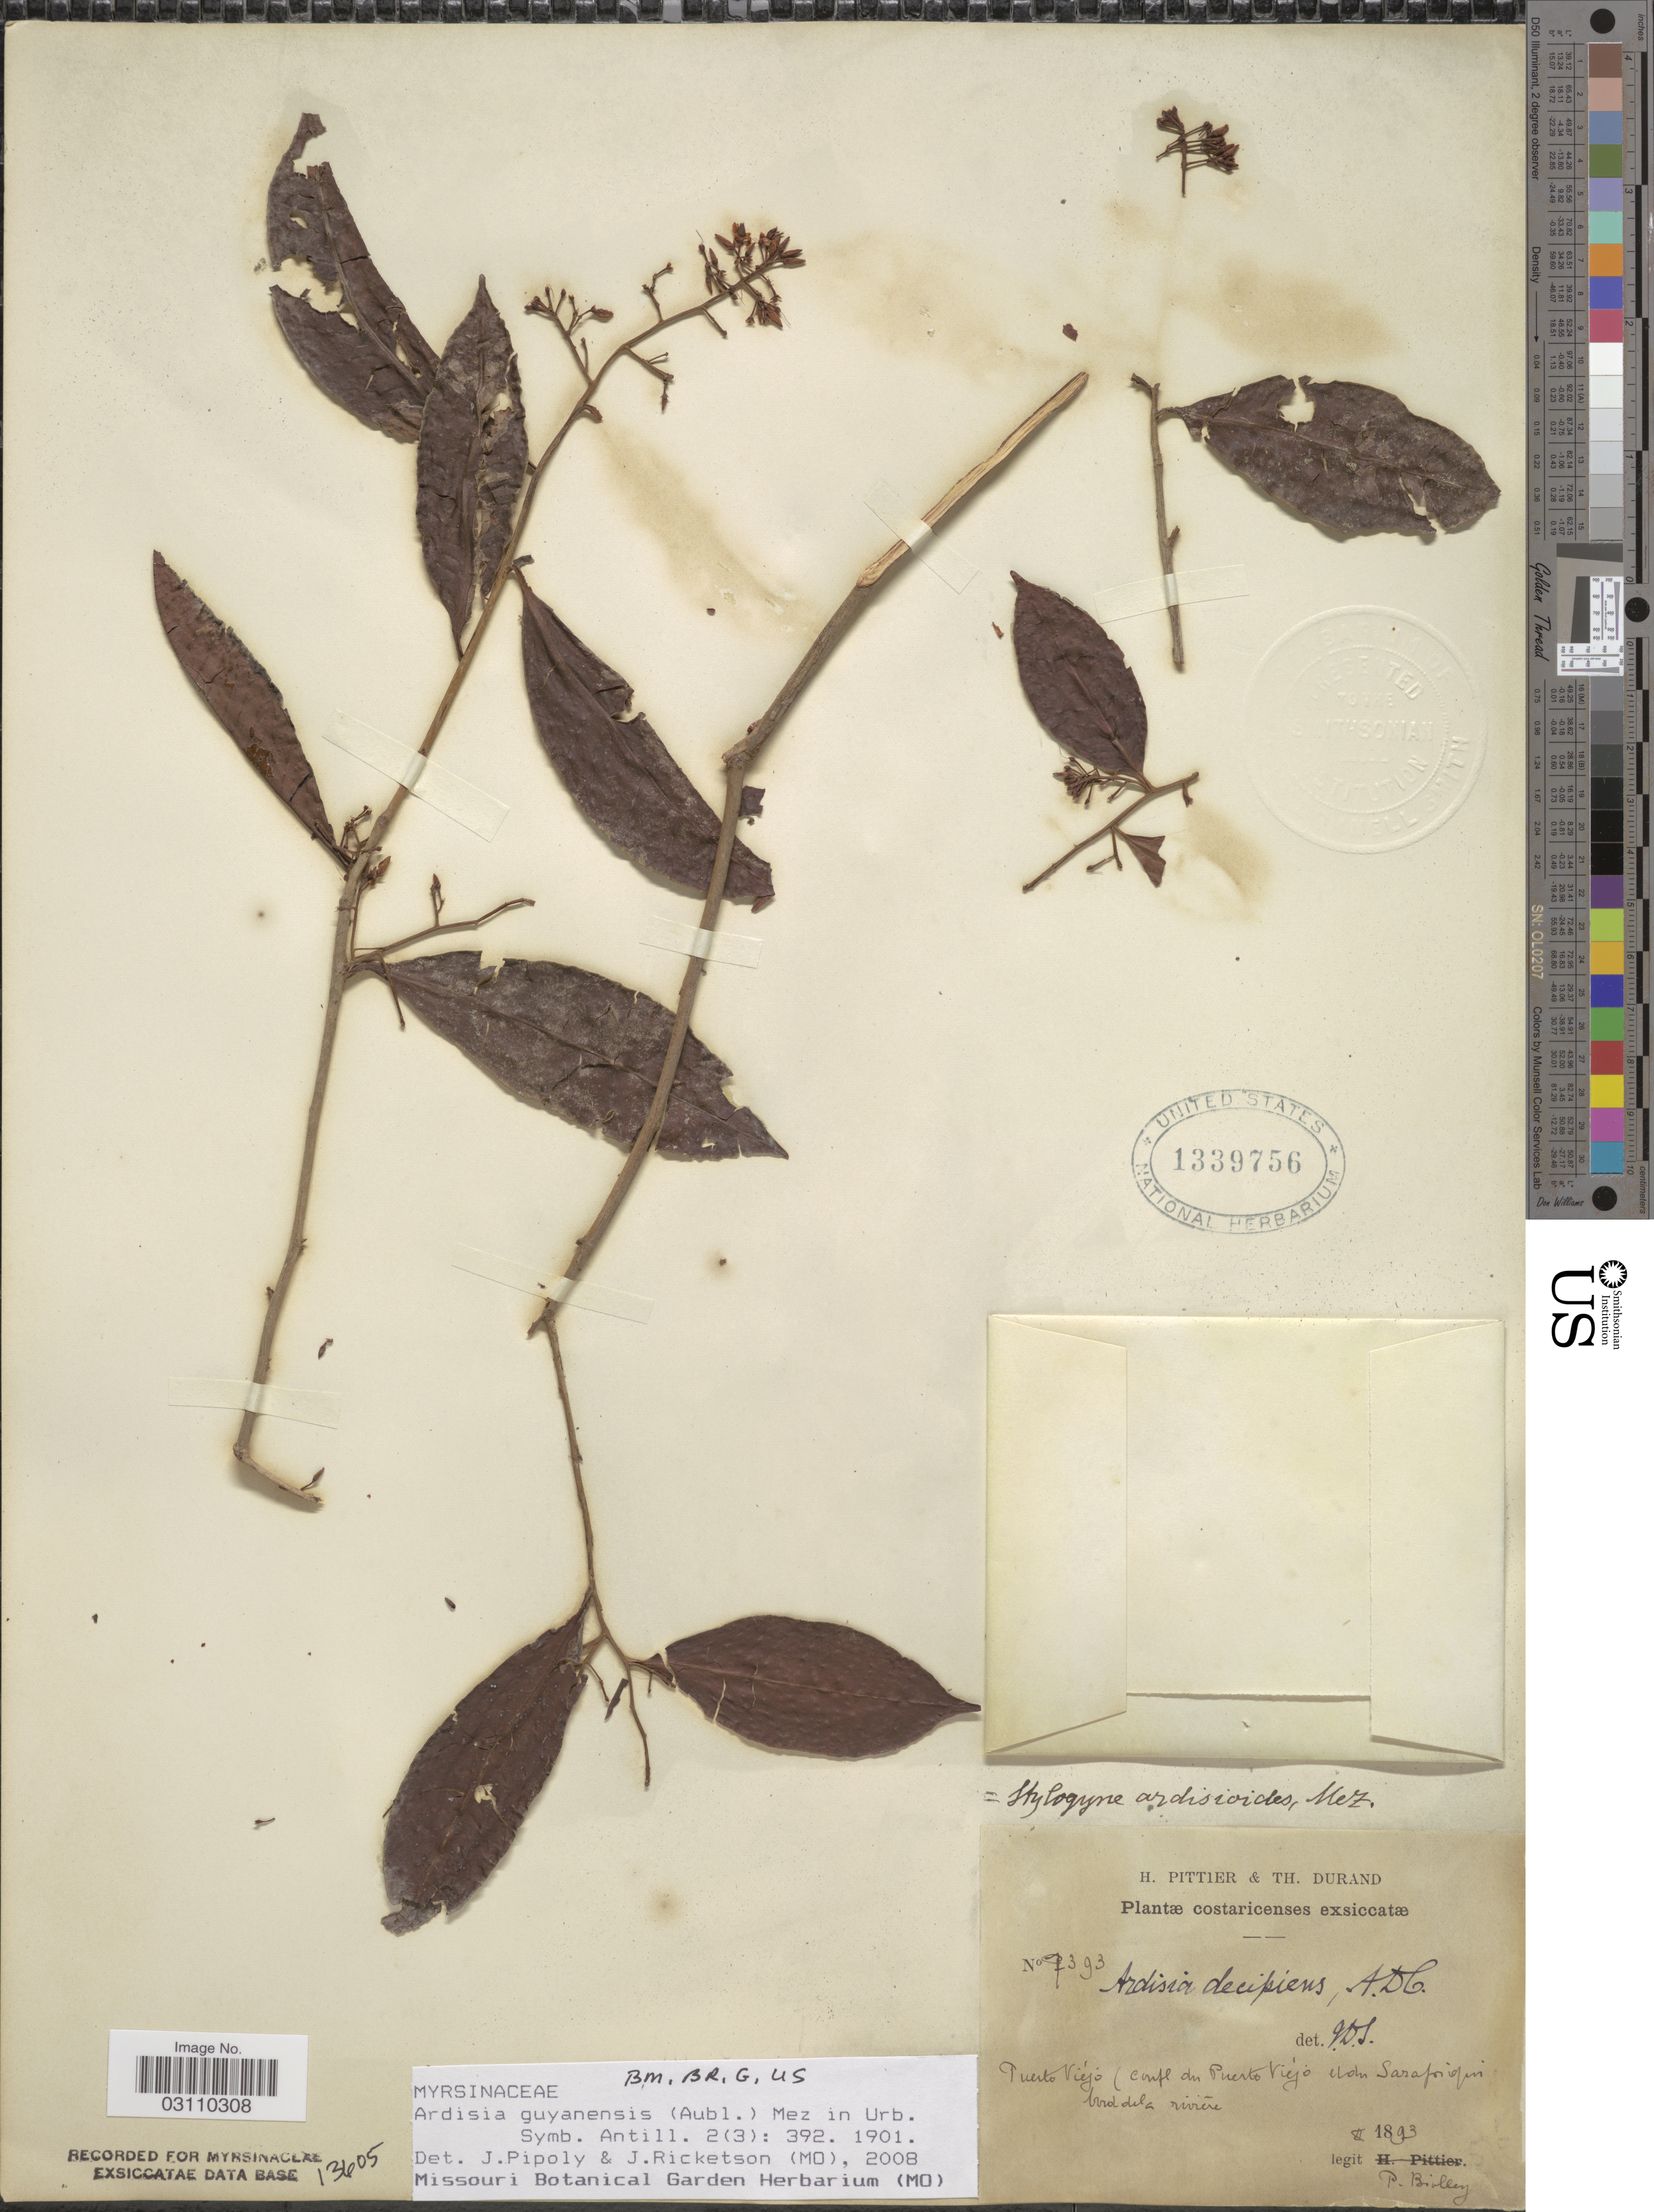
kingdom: Plantae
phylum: Tracheophyta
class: Magnoliopsida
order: Ericales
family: Primulaceae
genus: Ardisia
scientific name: Ardisia guianensis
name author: (Aubl.) Mez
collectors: P. Biolley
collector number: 7393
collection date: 1893-11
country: Costa Rica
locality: Puerto Viéjo (confl du Puerto Viéjo el du Sarapiqui bord dela rivière.)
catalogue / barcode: US 1339756